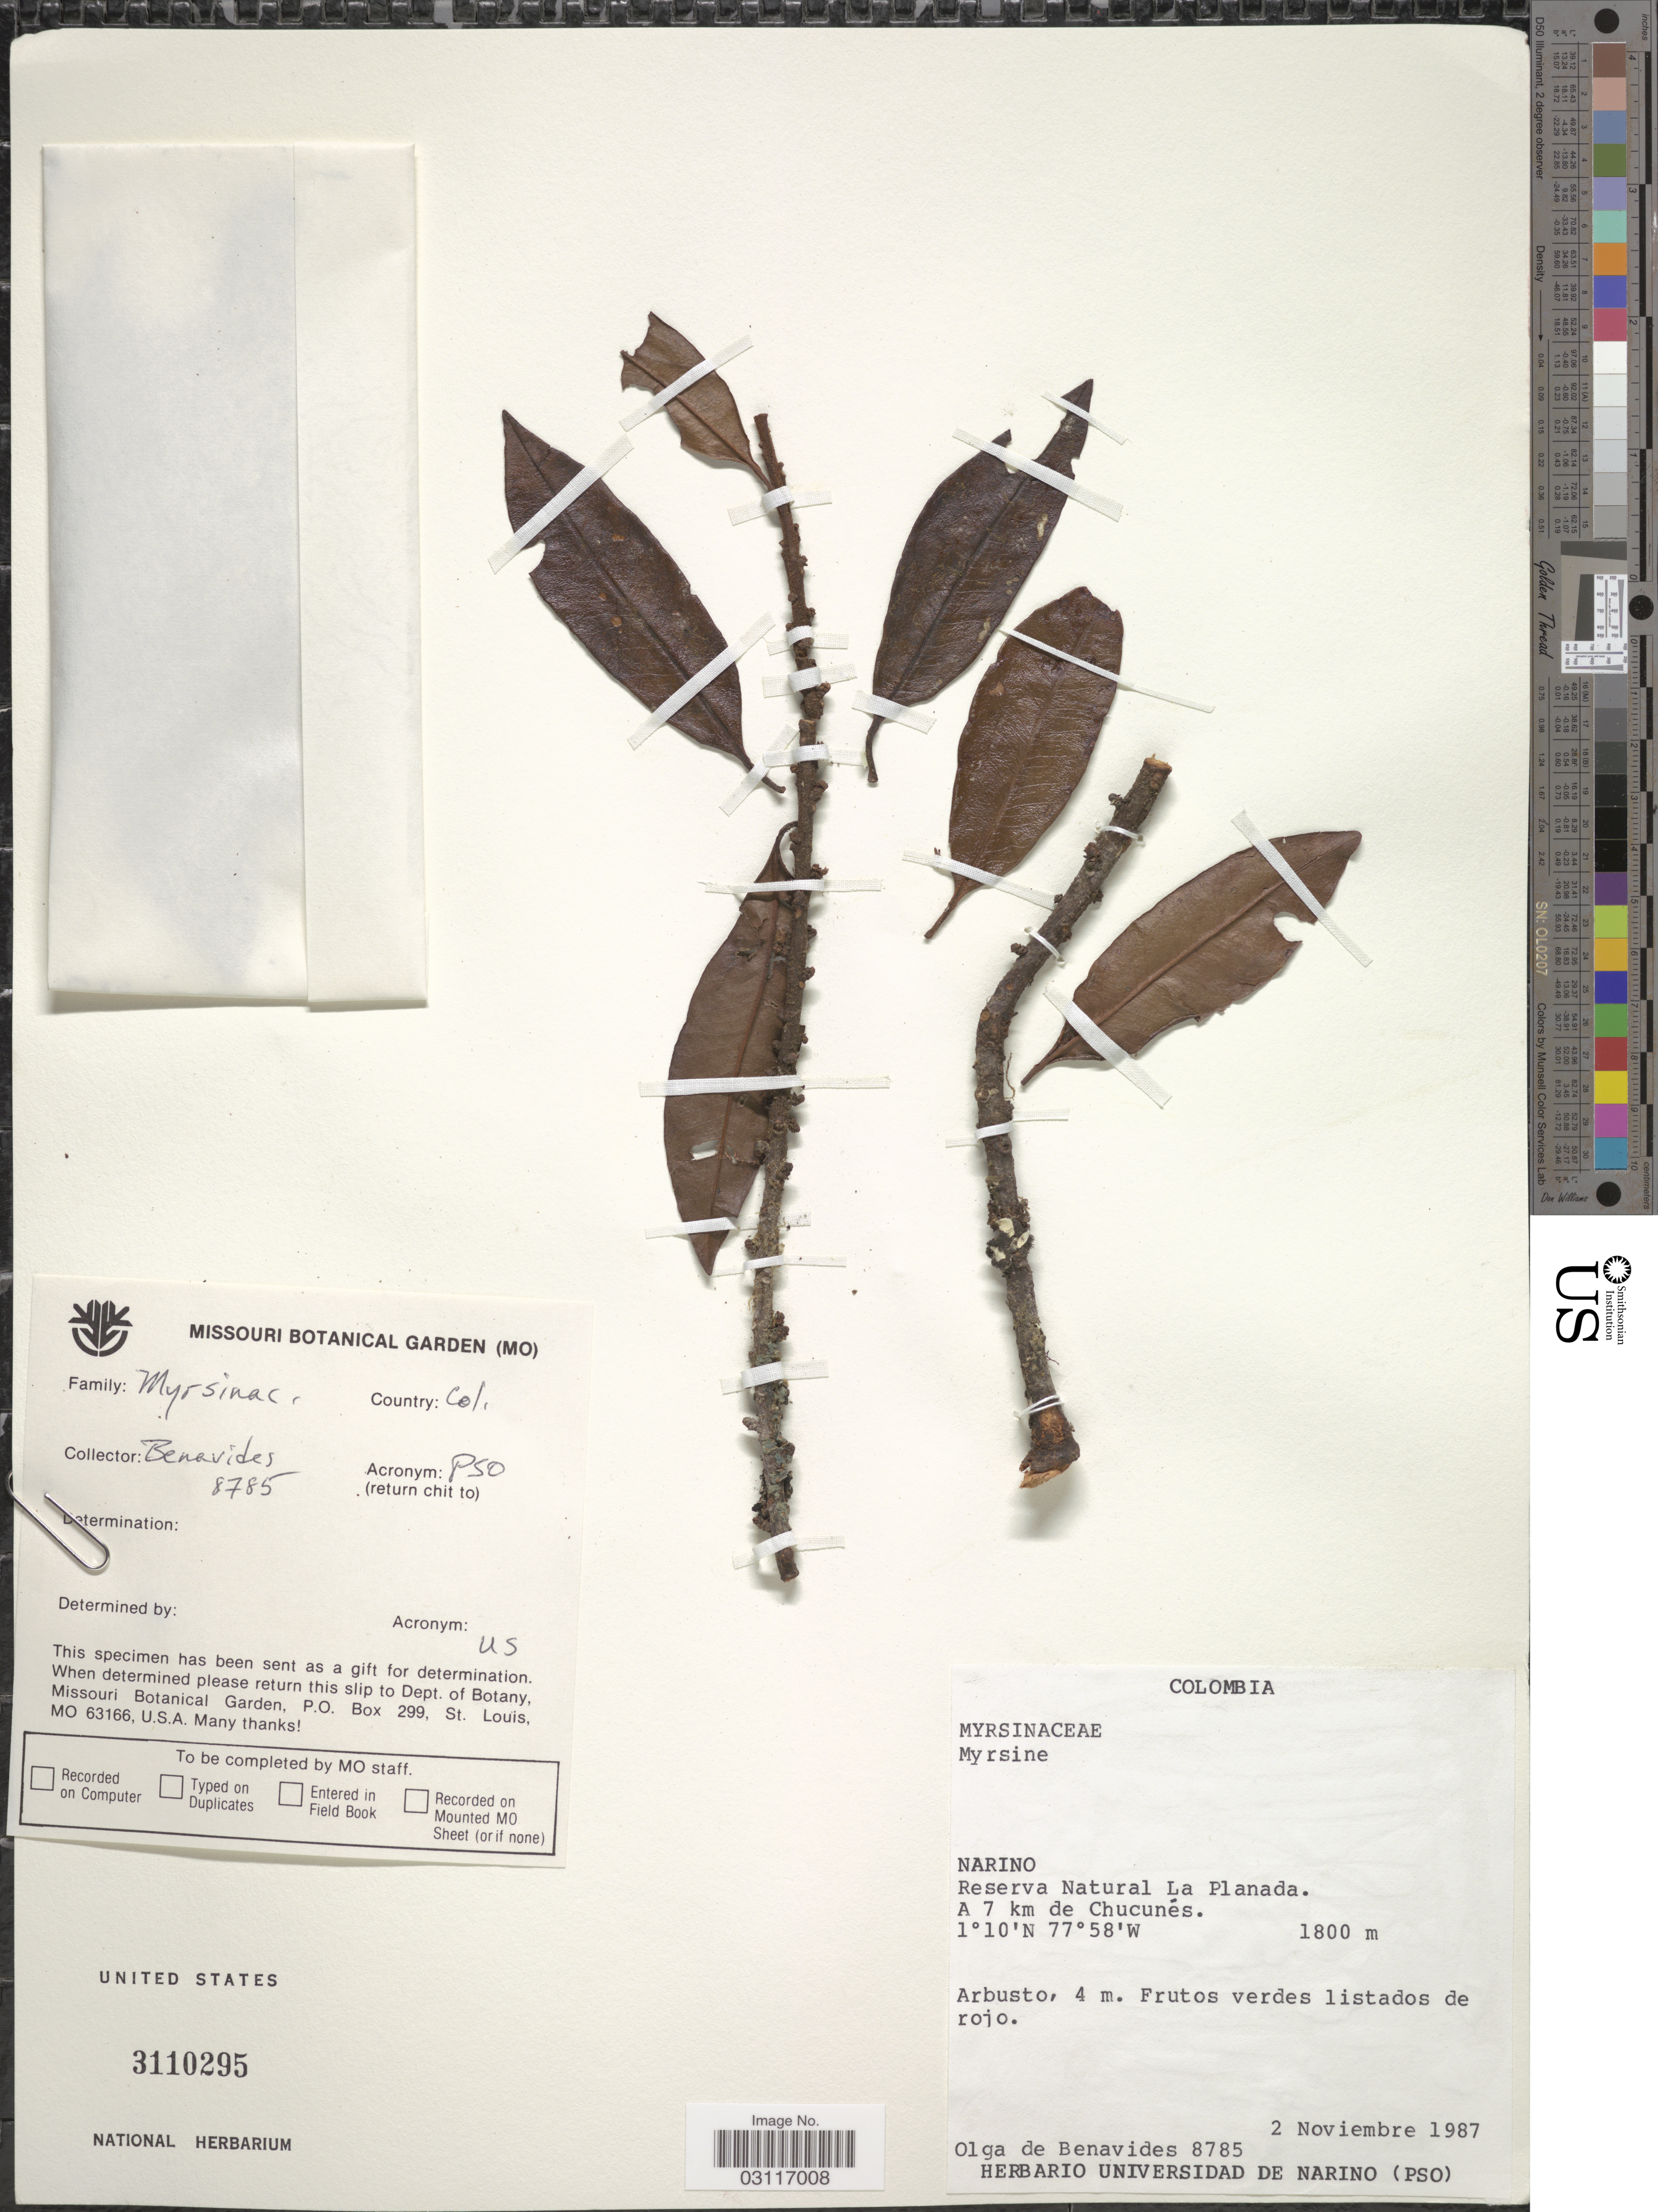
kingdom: Plantae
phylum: Tracheophyta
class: Magnoliopsida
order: Ericales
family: Primulaceae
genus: Myrsine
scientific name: Myrsine sp.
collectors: Olga S. de Benavides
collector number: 8785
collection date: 1987-11-02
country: Colombia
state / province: Nariño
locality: Reserva Natural La Planada. A 7 km de Chucunés.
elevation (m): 1800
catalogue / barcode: US 3110295